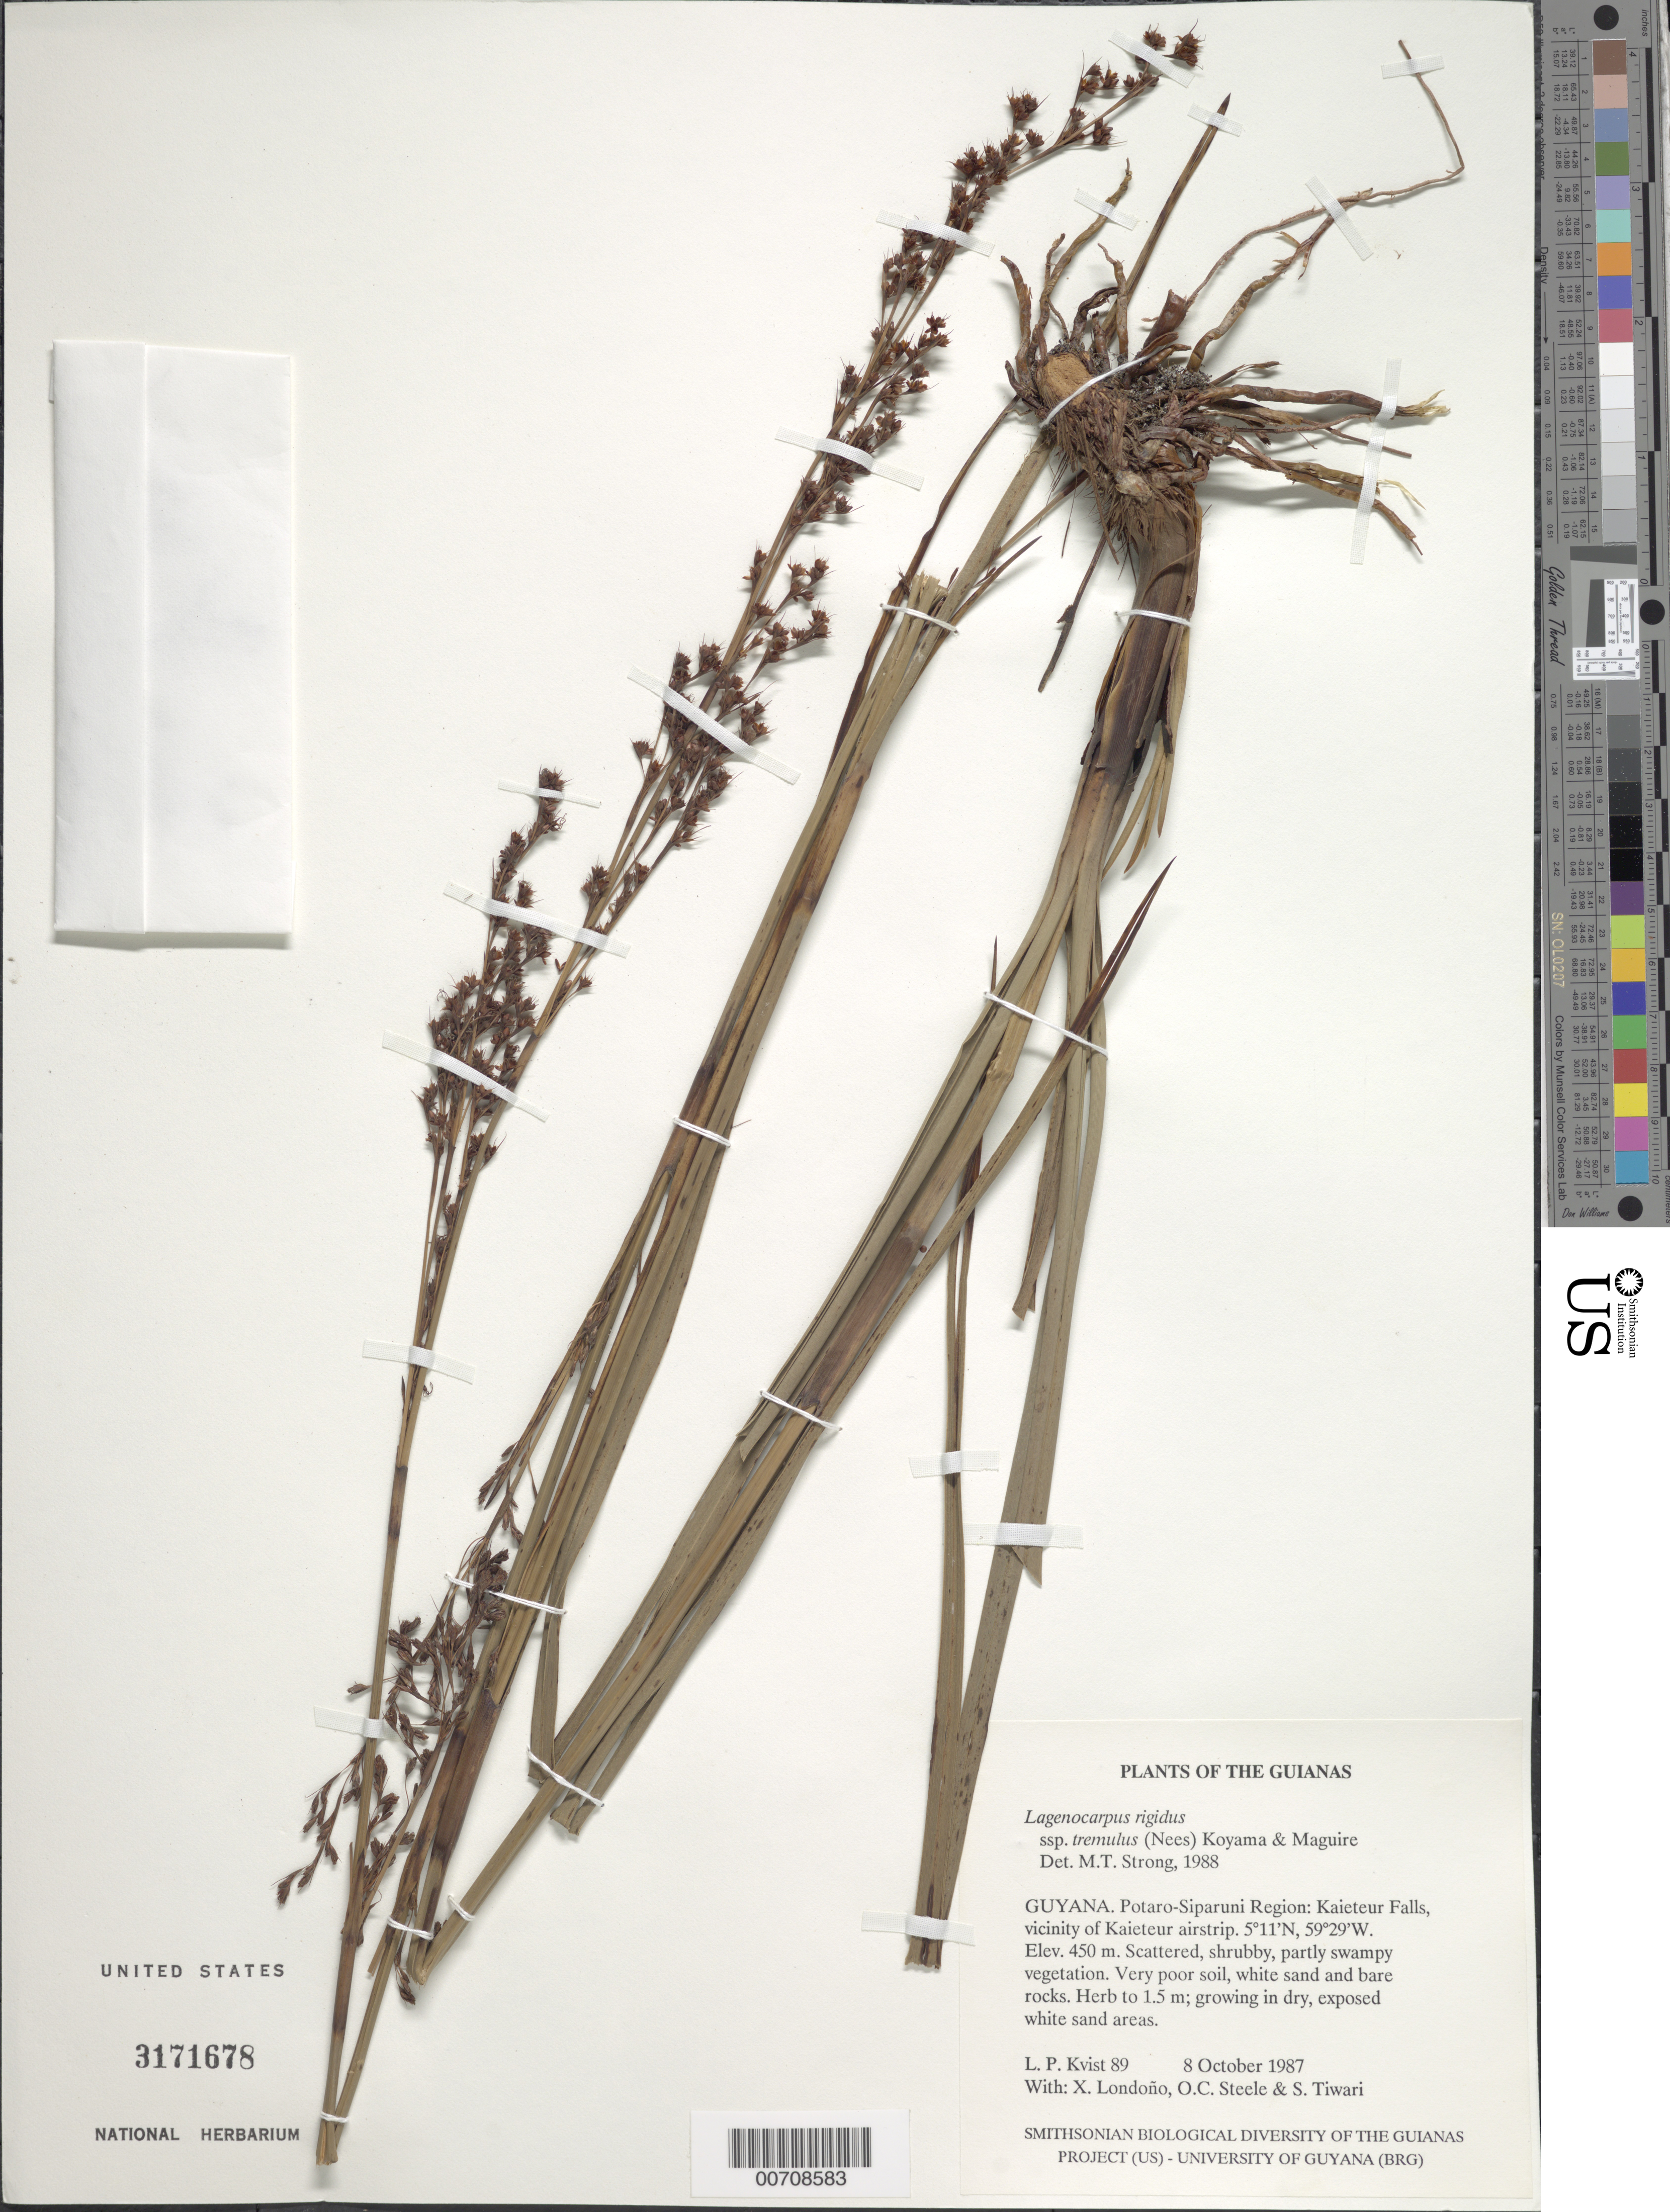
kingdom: Plantae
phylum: Tracheophyta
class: Liliopsida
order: Poales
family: Cyperaceae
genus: Lagenocarpus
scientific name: Lagenocarpus rigidus subsp. tremulus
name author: (Nees) T. Koyama & Maguire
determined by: Strong, M. T., (US), Smithsonian Institution - National Museum of Natural History (UNITED STATES)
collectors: L. P. Kvist, X. Londoño, O. C. Steele & S. Tiwari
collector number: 89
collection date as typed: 8 October 1987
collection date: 1987-10-08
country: Guyana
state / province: Potaro-Siparuni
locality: Kaieteur Falls, vicinity of Kaieteur airstrip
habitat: Scattered, shrubby, partly swampy vegetation. Very poor soil, white sand and bare rocks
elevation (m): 450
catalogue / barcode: US 3171678